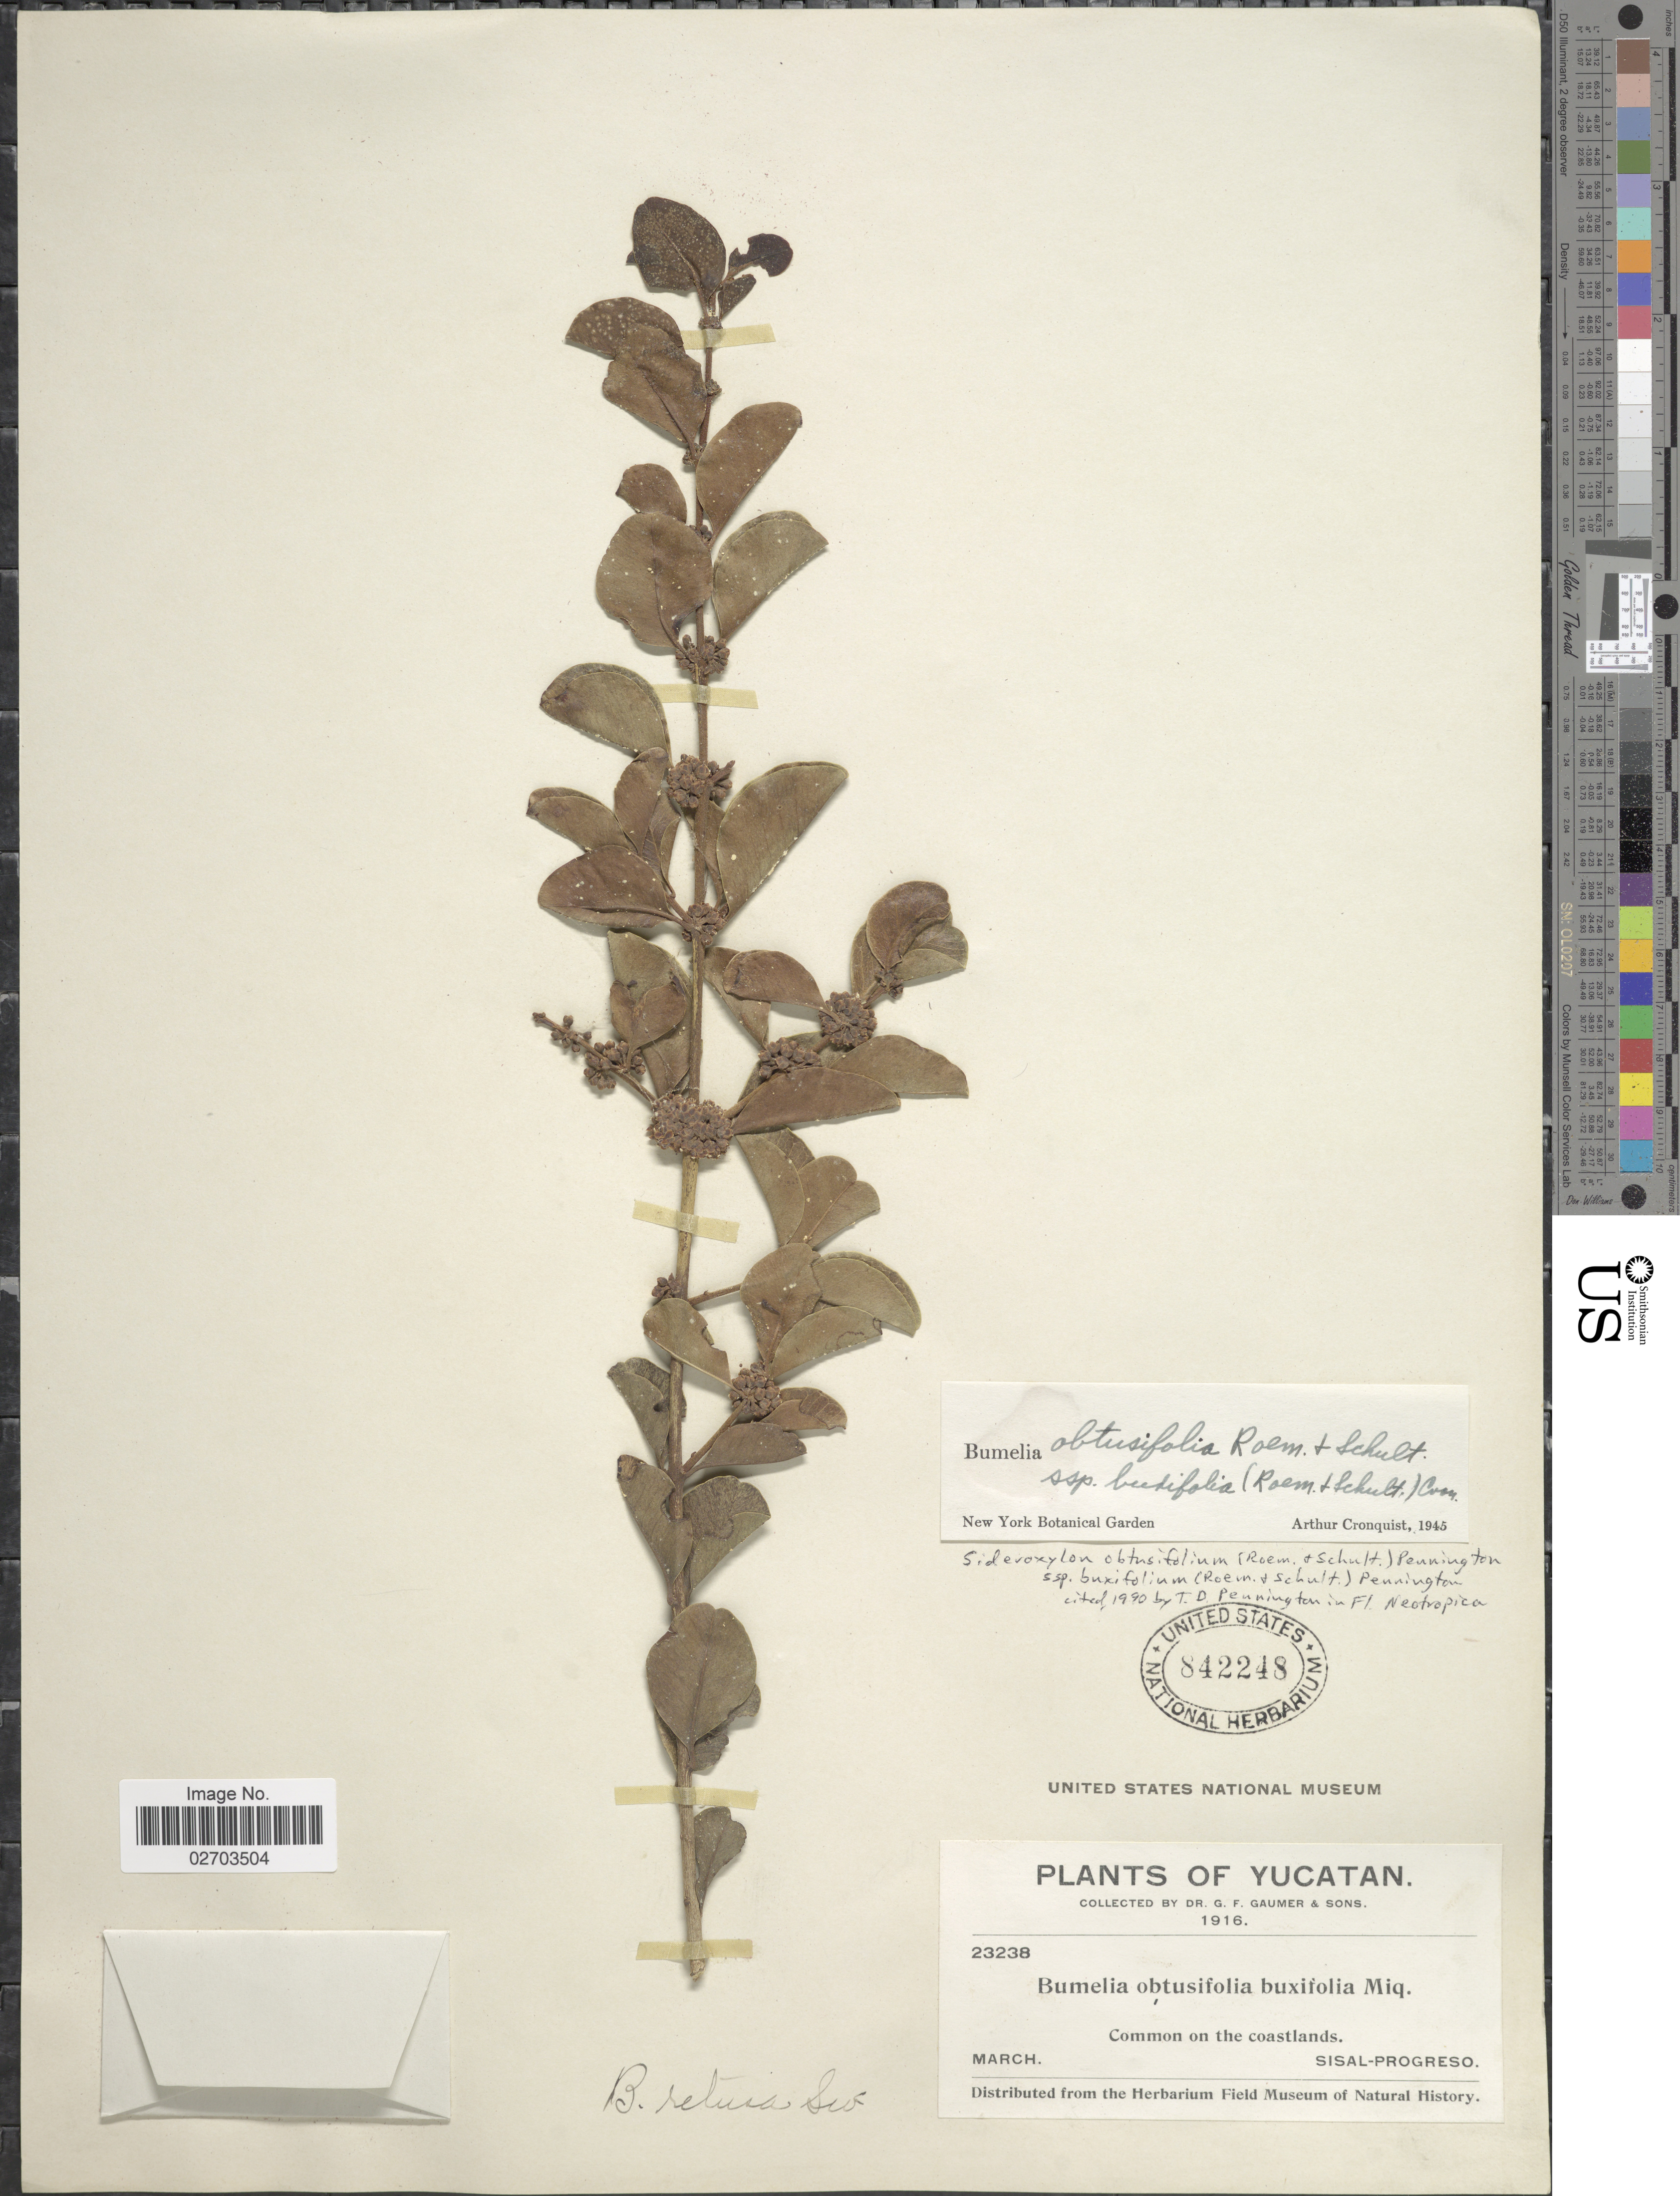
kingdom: Plantae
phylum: Tracheophyta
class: Magnoliopsida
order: Ericales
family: Sapotaceae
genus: Sideroxylon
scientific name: Sideroxylon obtusifolium subsp. buxifolium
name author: (Roem. & Schult.) T.D. Penn.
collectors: G. F. Gaumer & et al.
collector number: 23238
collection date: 1916-03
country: Mexico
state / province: Yucatán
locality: Common on the coastlands. Sisal-Progreso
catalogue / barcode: US 842248